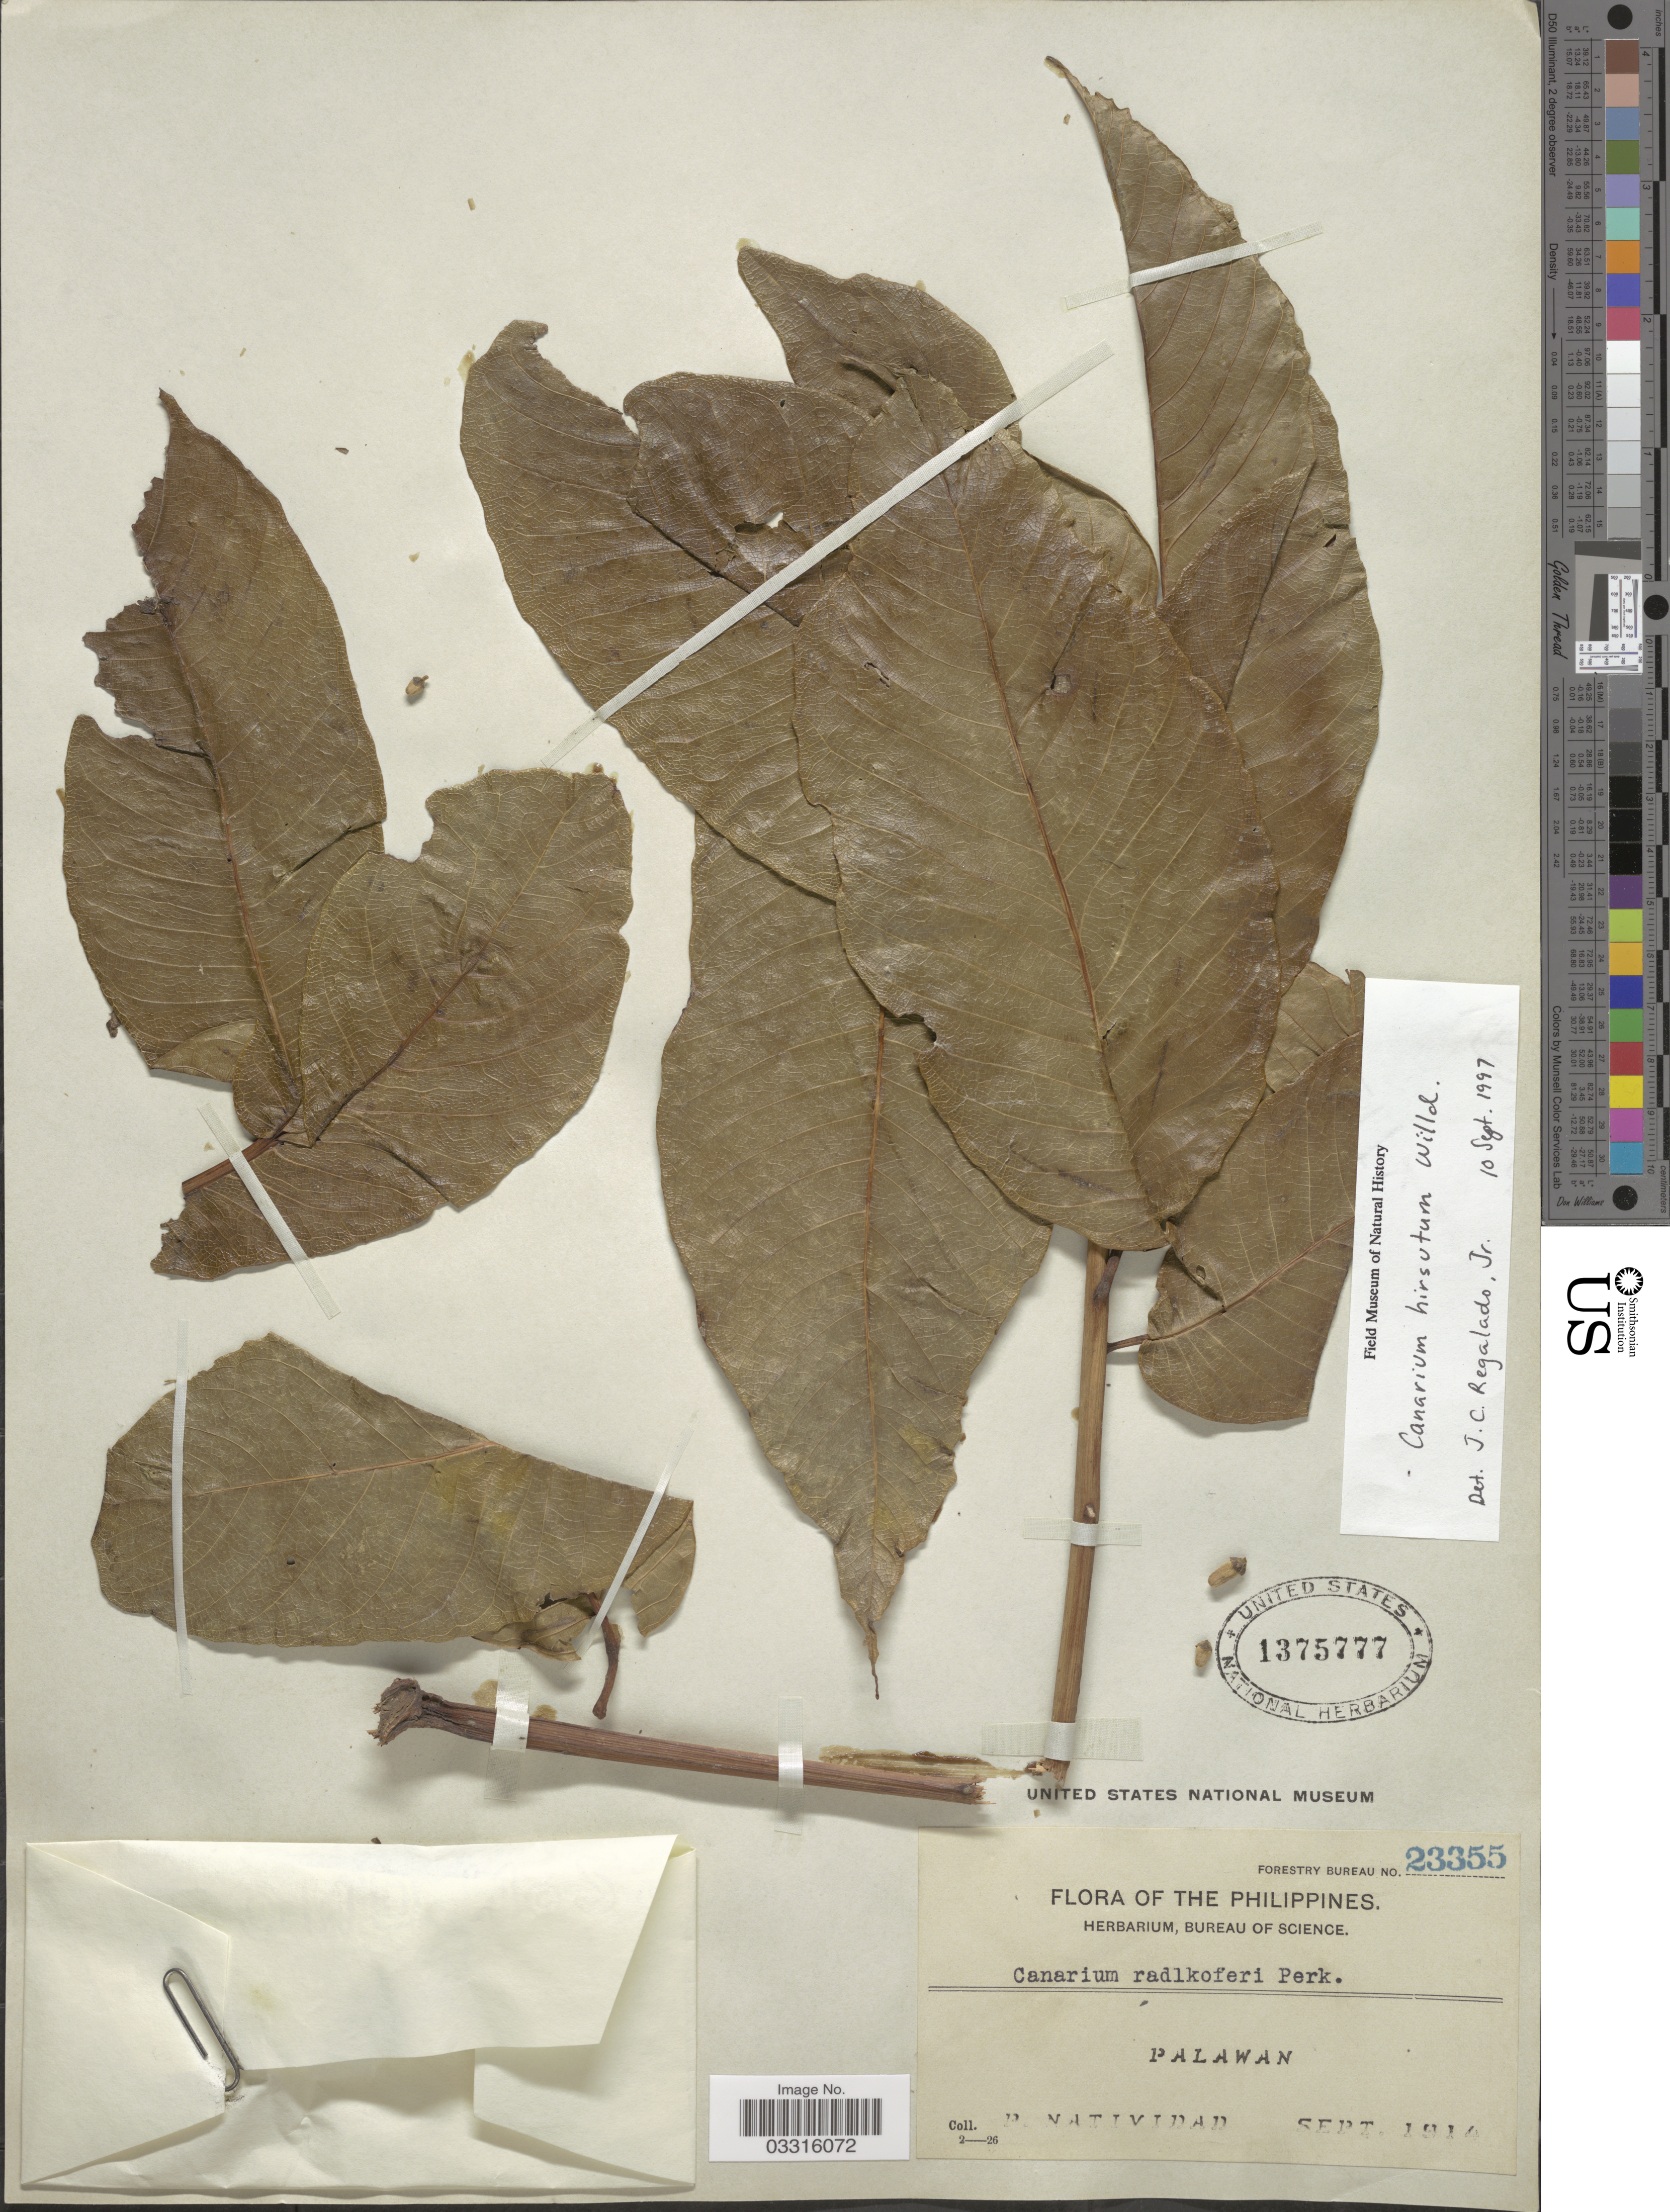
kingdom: Plantae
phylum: Tracheophyta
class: Magnoliopsida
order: Sapindales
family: Burseraceae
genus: Canarium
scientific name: Canarium hirsutum var. hirsutum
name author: Willd.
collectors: P. Natividad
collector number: Forestry Bureau 23355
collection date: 1914-09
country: Philippines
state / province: Mimaropa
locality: Palawan.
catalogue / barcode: US 1375777